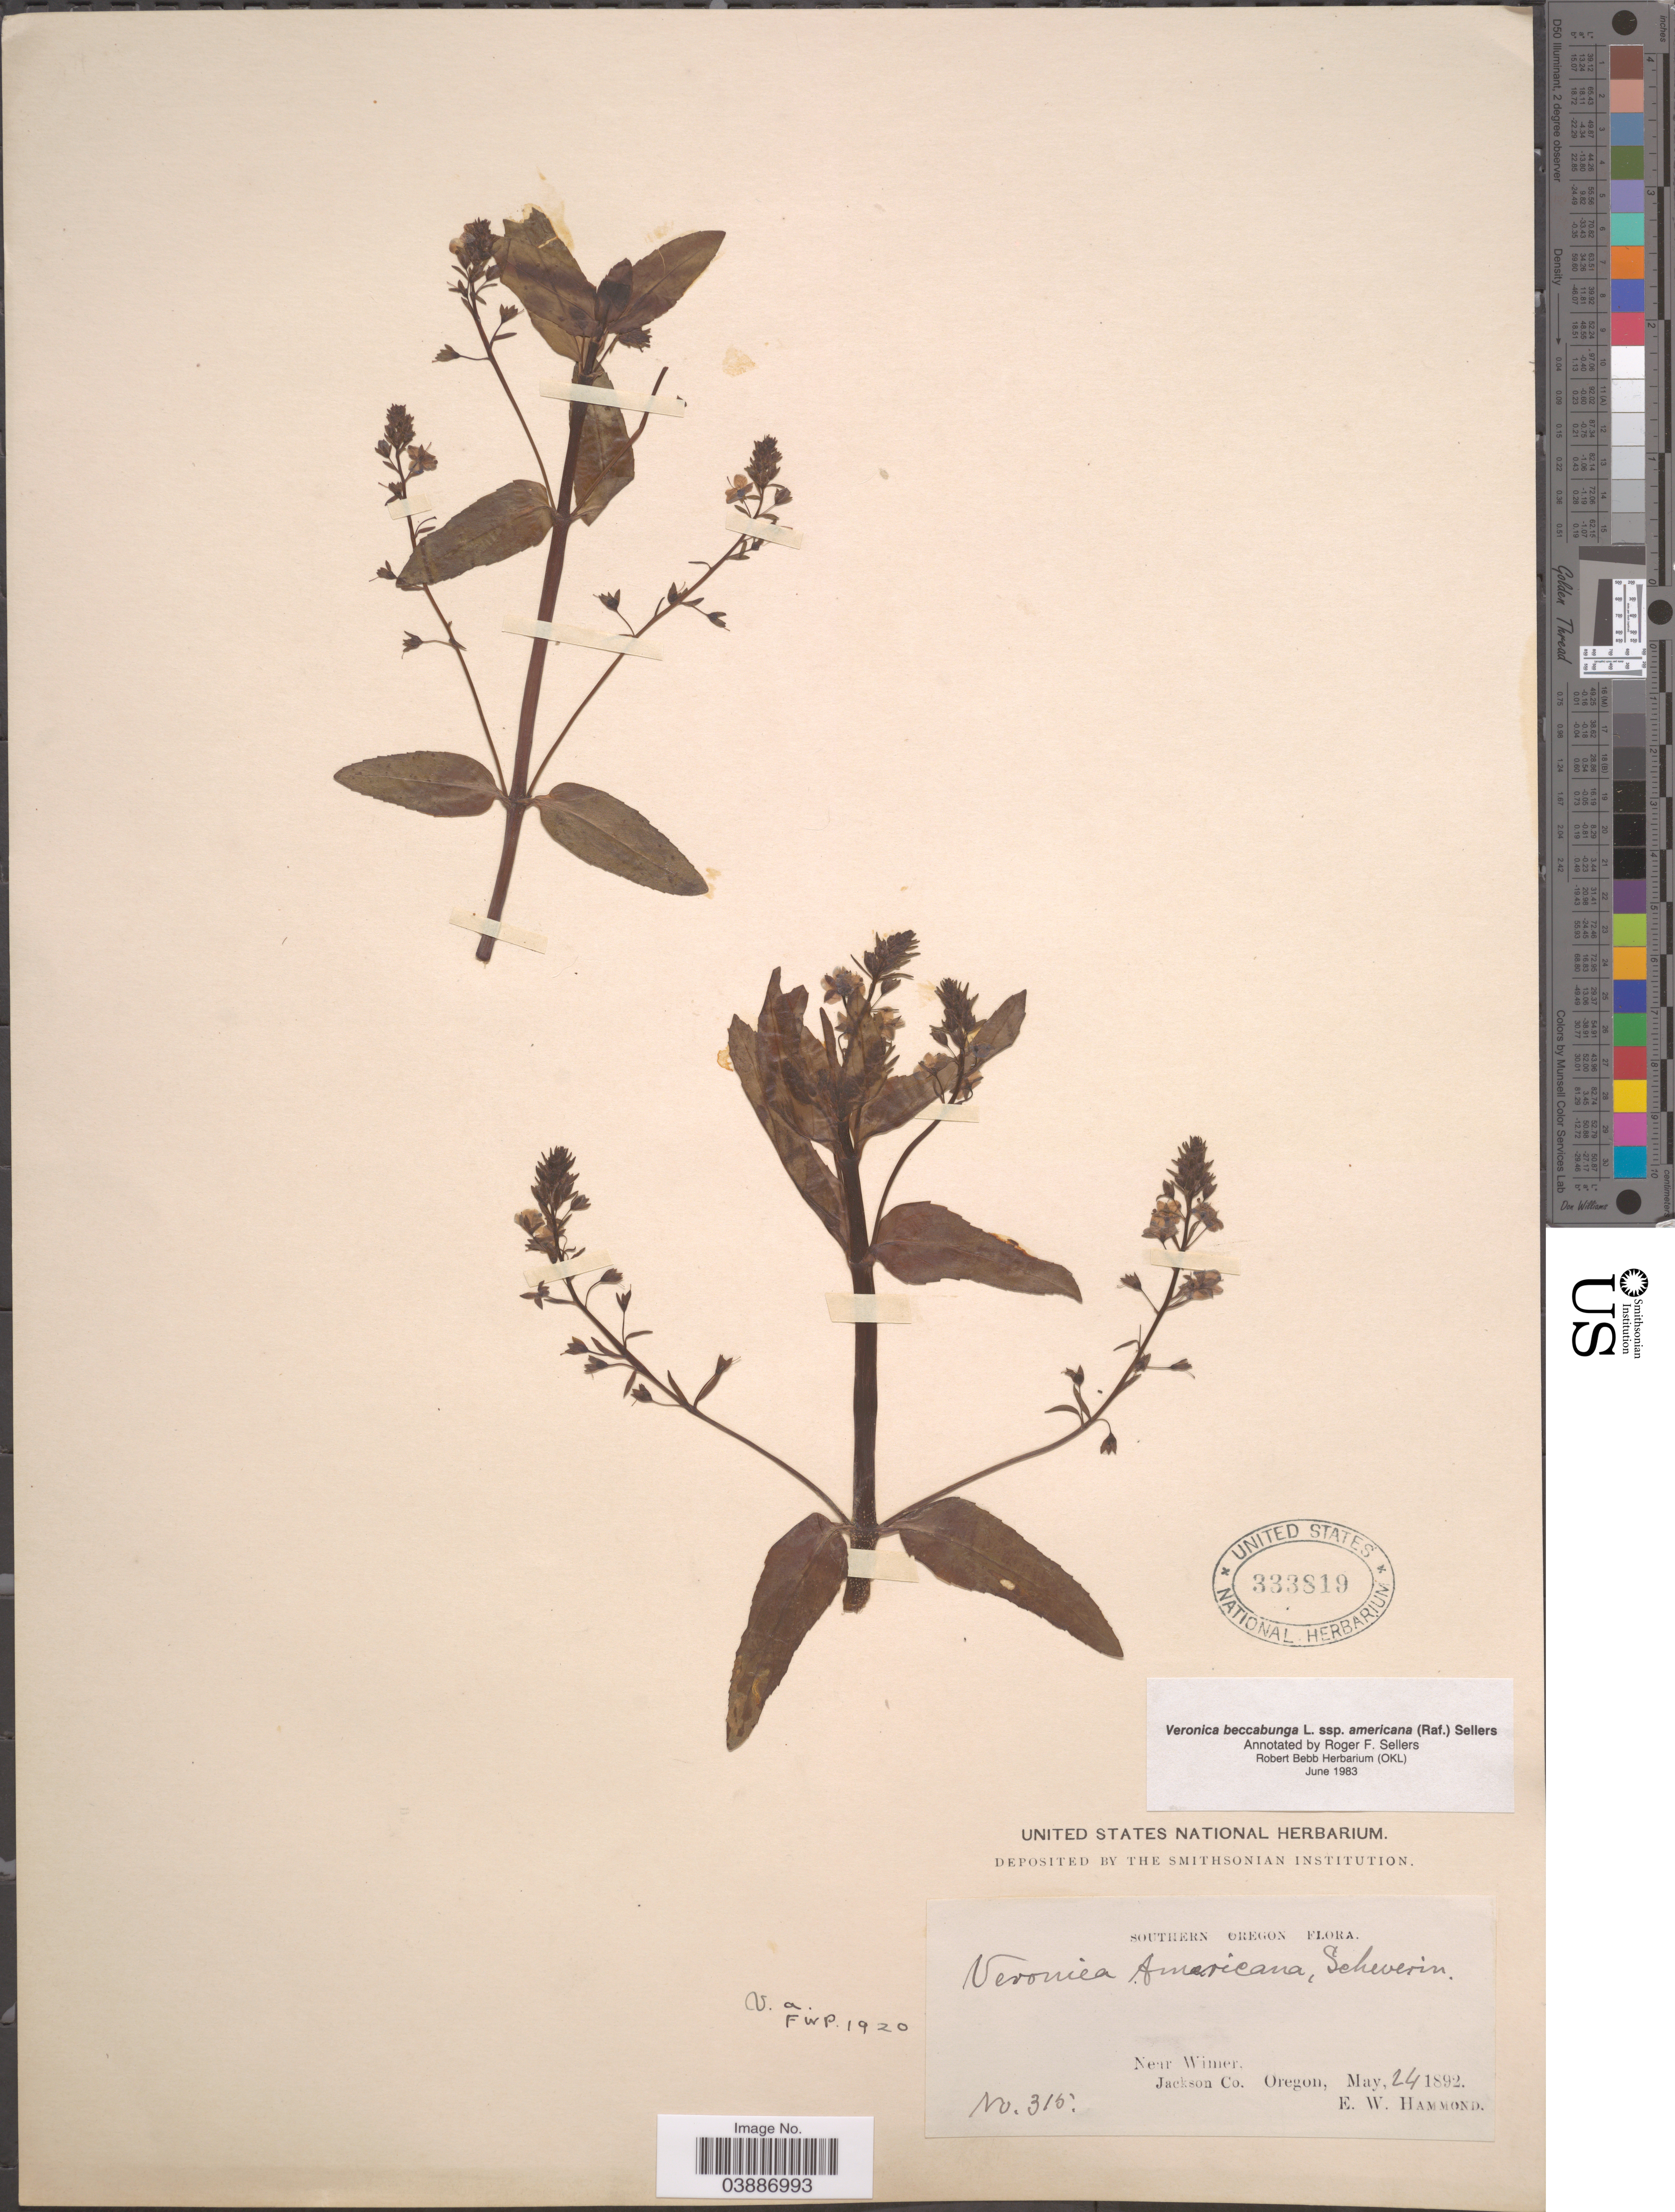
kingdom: Plantae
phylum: Tracheophyta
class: Magnoliopsida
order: Lamiales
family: Plantaginaceae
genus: Veronica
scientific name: Veronica beccabunga subsp. americana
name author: Raf.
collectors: E. Hammond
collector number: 315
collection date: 1892-05-24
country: United States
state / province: Oregon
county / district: Jackson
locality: Southern Oregon. Near Wimer. Jackson Co.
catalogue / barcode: US 333819